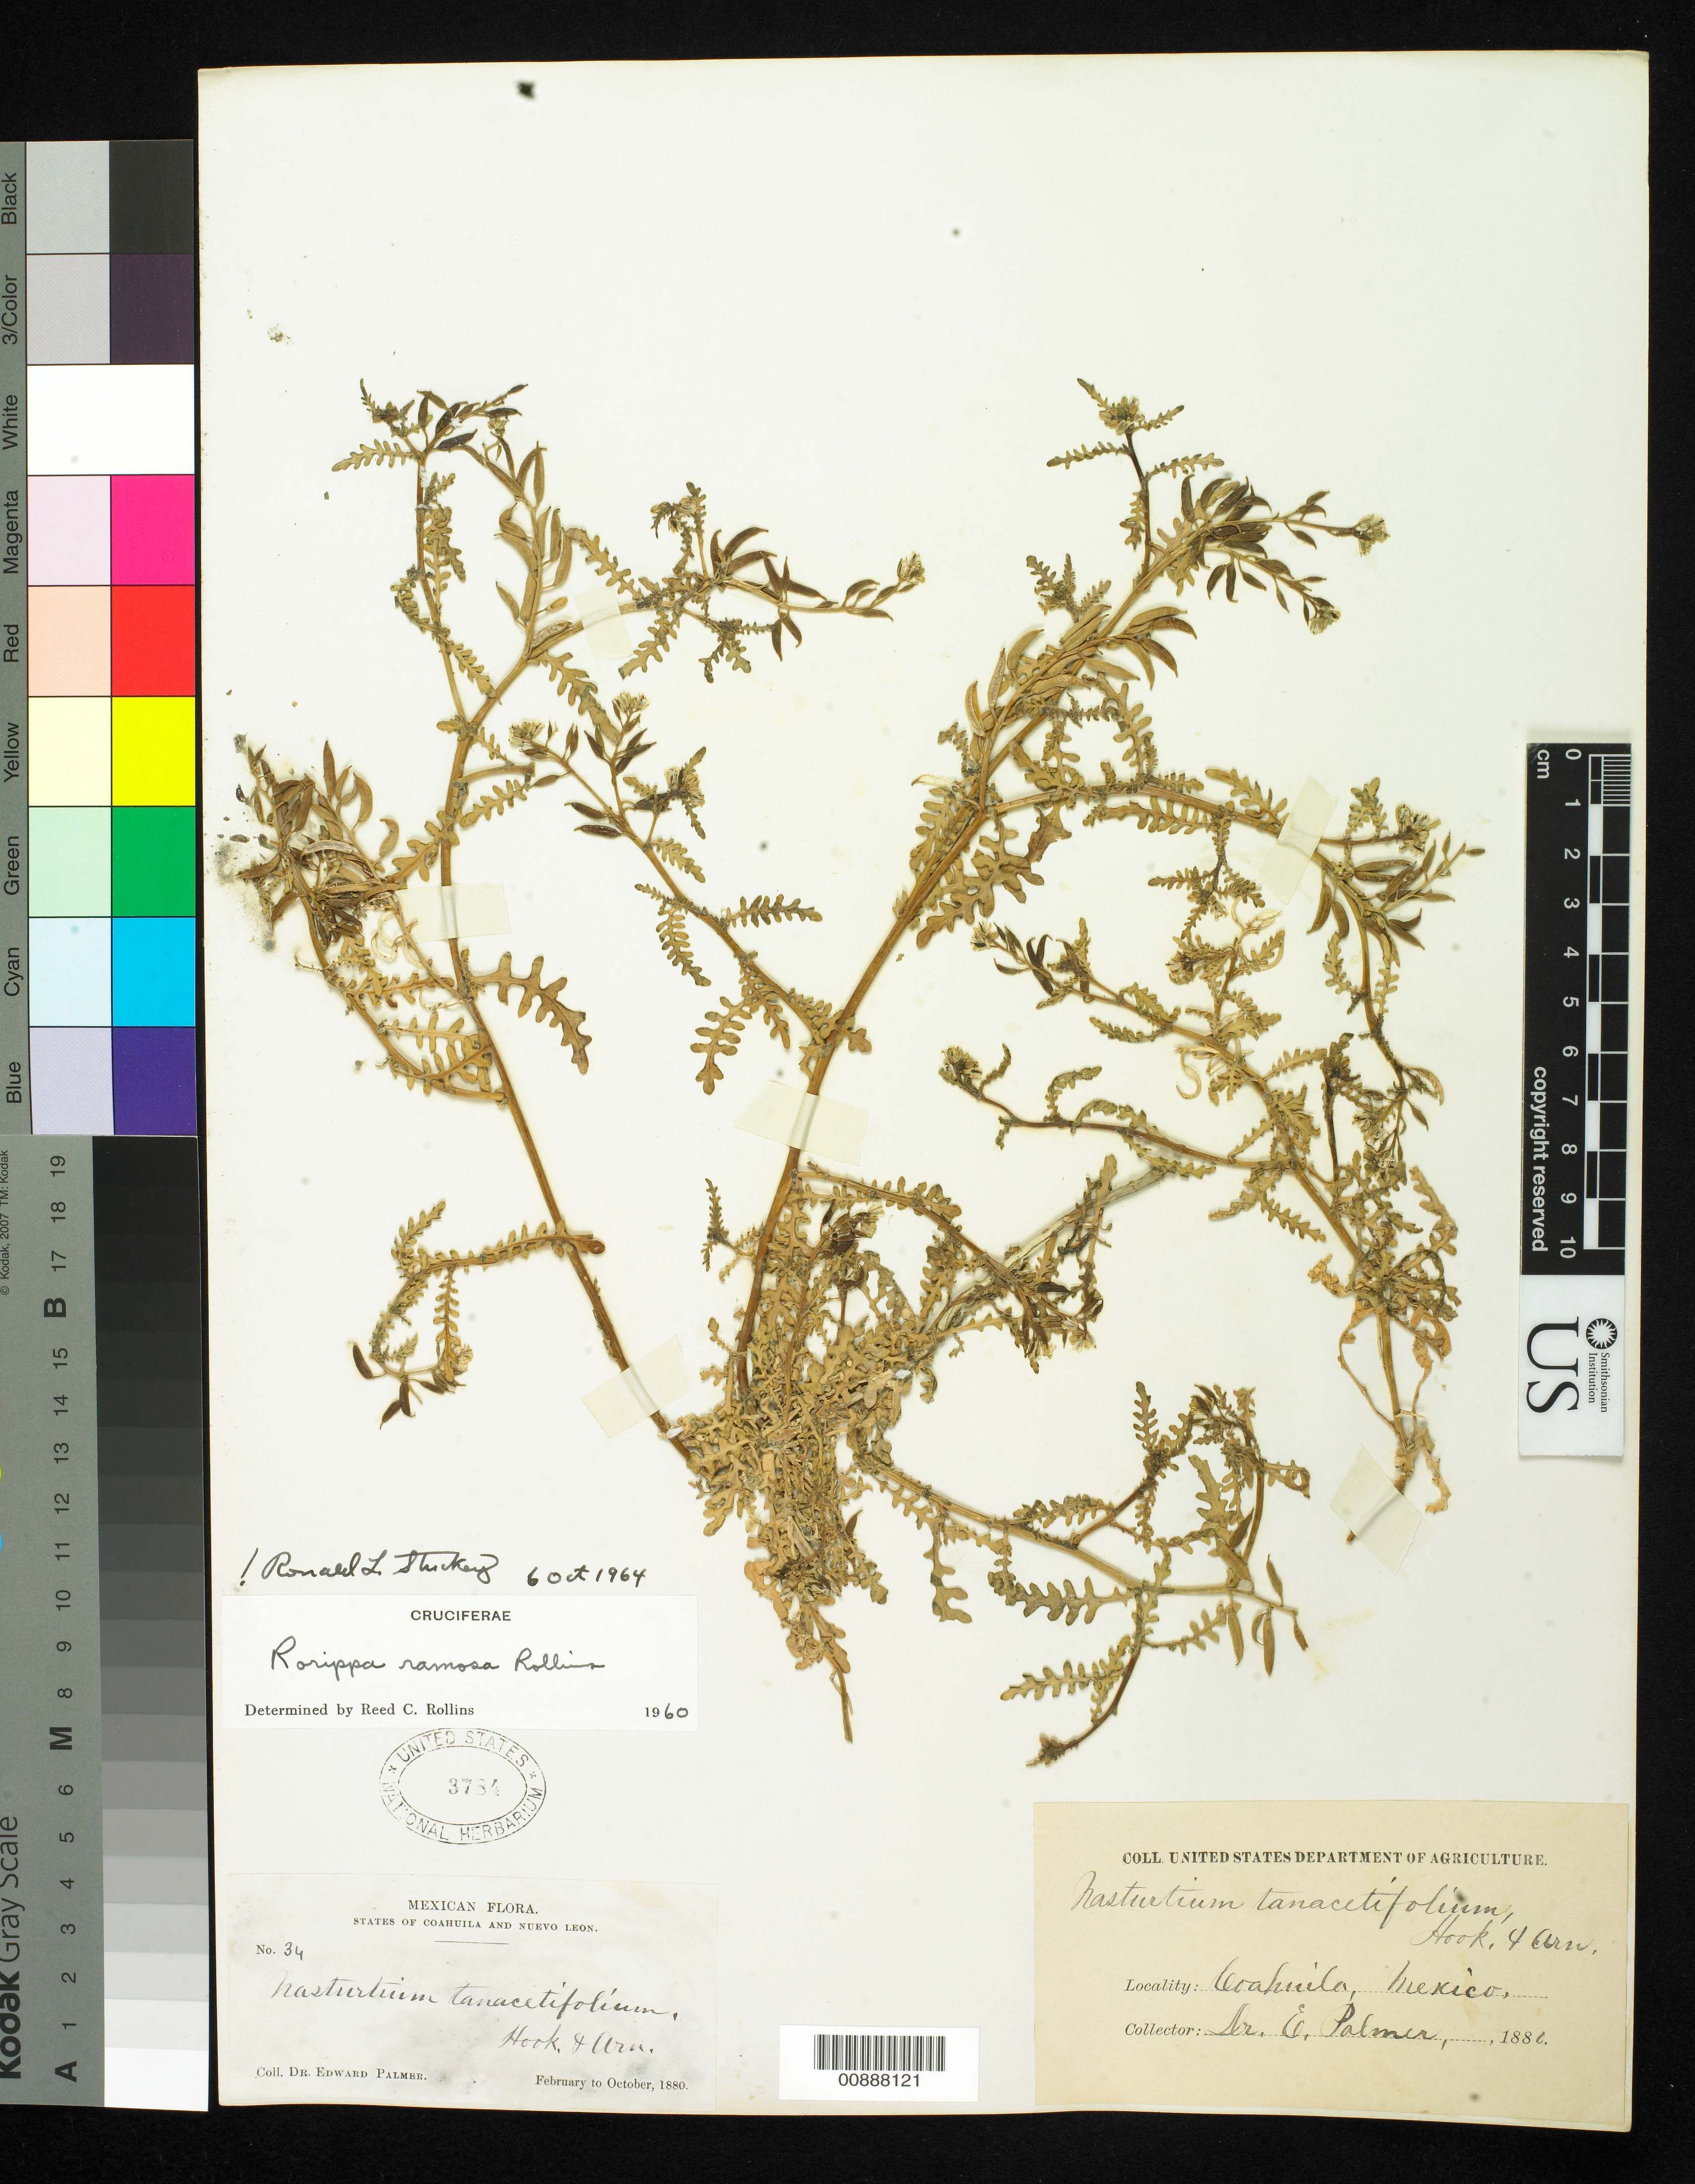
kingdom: Plantae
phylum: Tracheophyta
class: Magnoliopsida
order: Brassicales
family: Brassicaceae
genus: Rorippa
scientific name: Rorippa ramosa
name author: Rollins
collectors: E. Palmer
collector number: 34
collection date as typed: Feb 1880 to -- Oct 1880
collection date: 1880-02/1880-10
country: Mexico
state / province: Coahuila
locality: Coahuila.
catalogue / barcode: US 3784